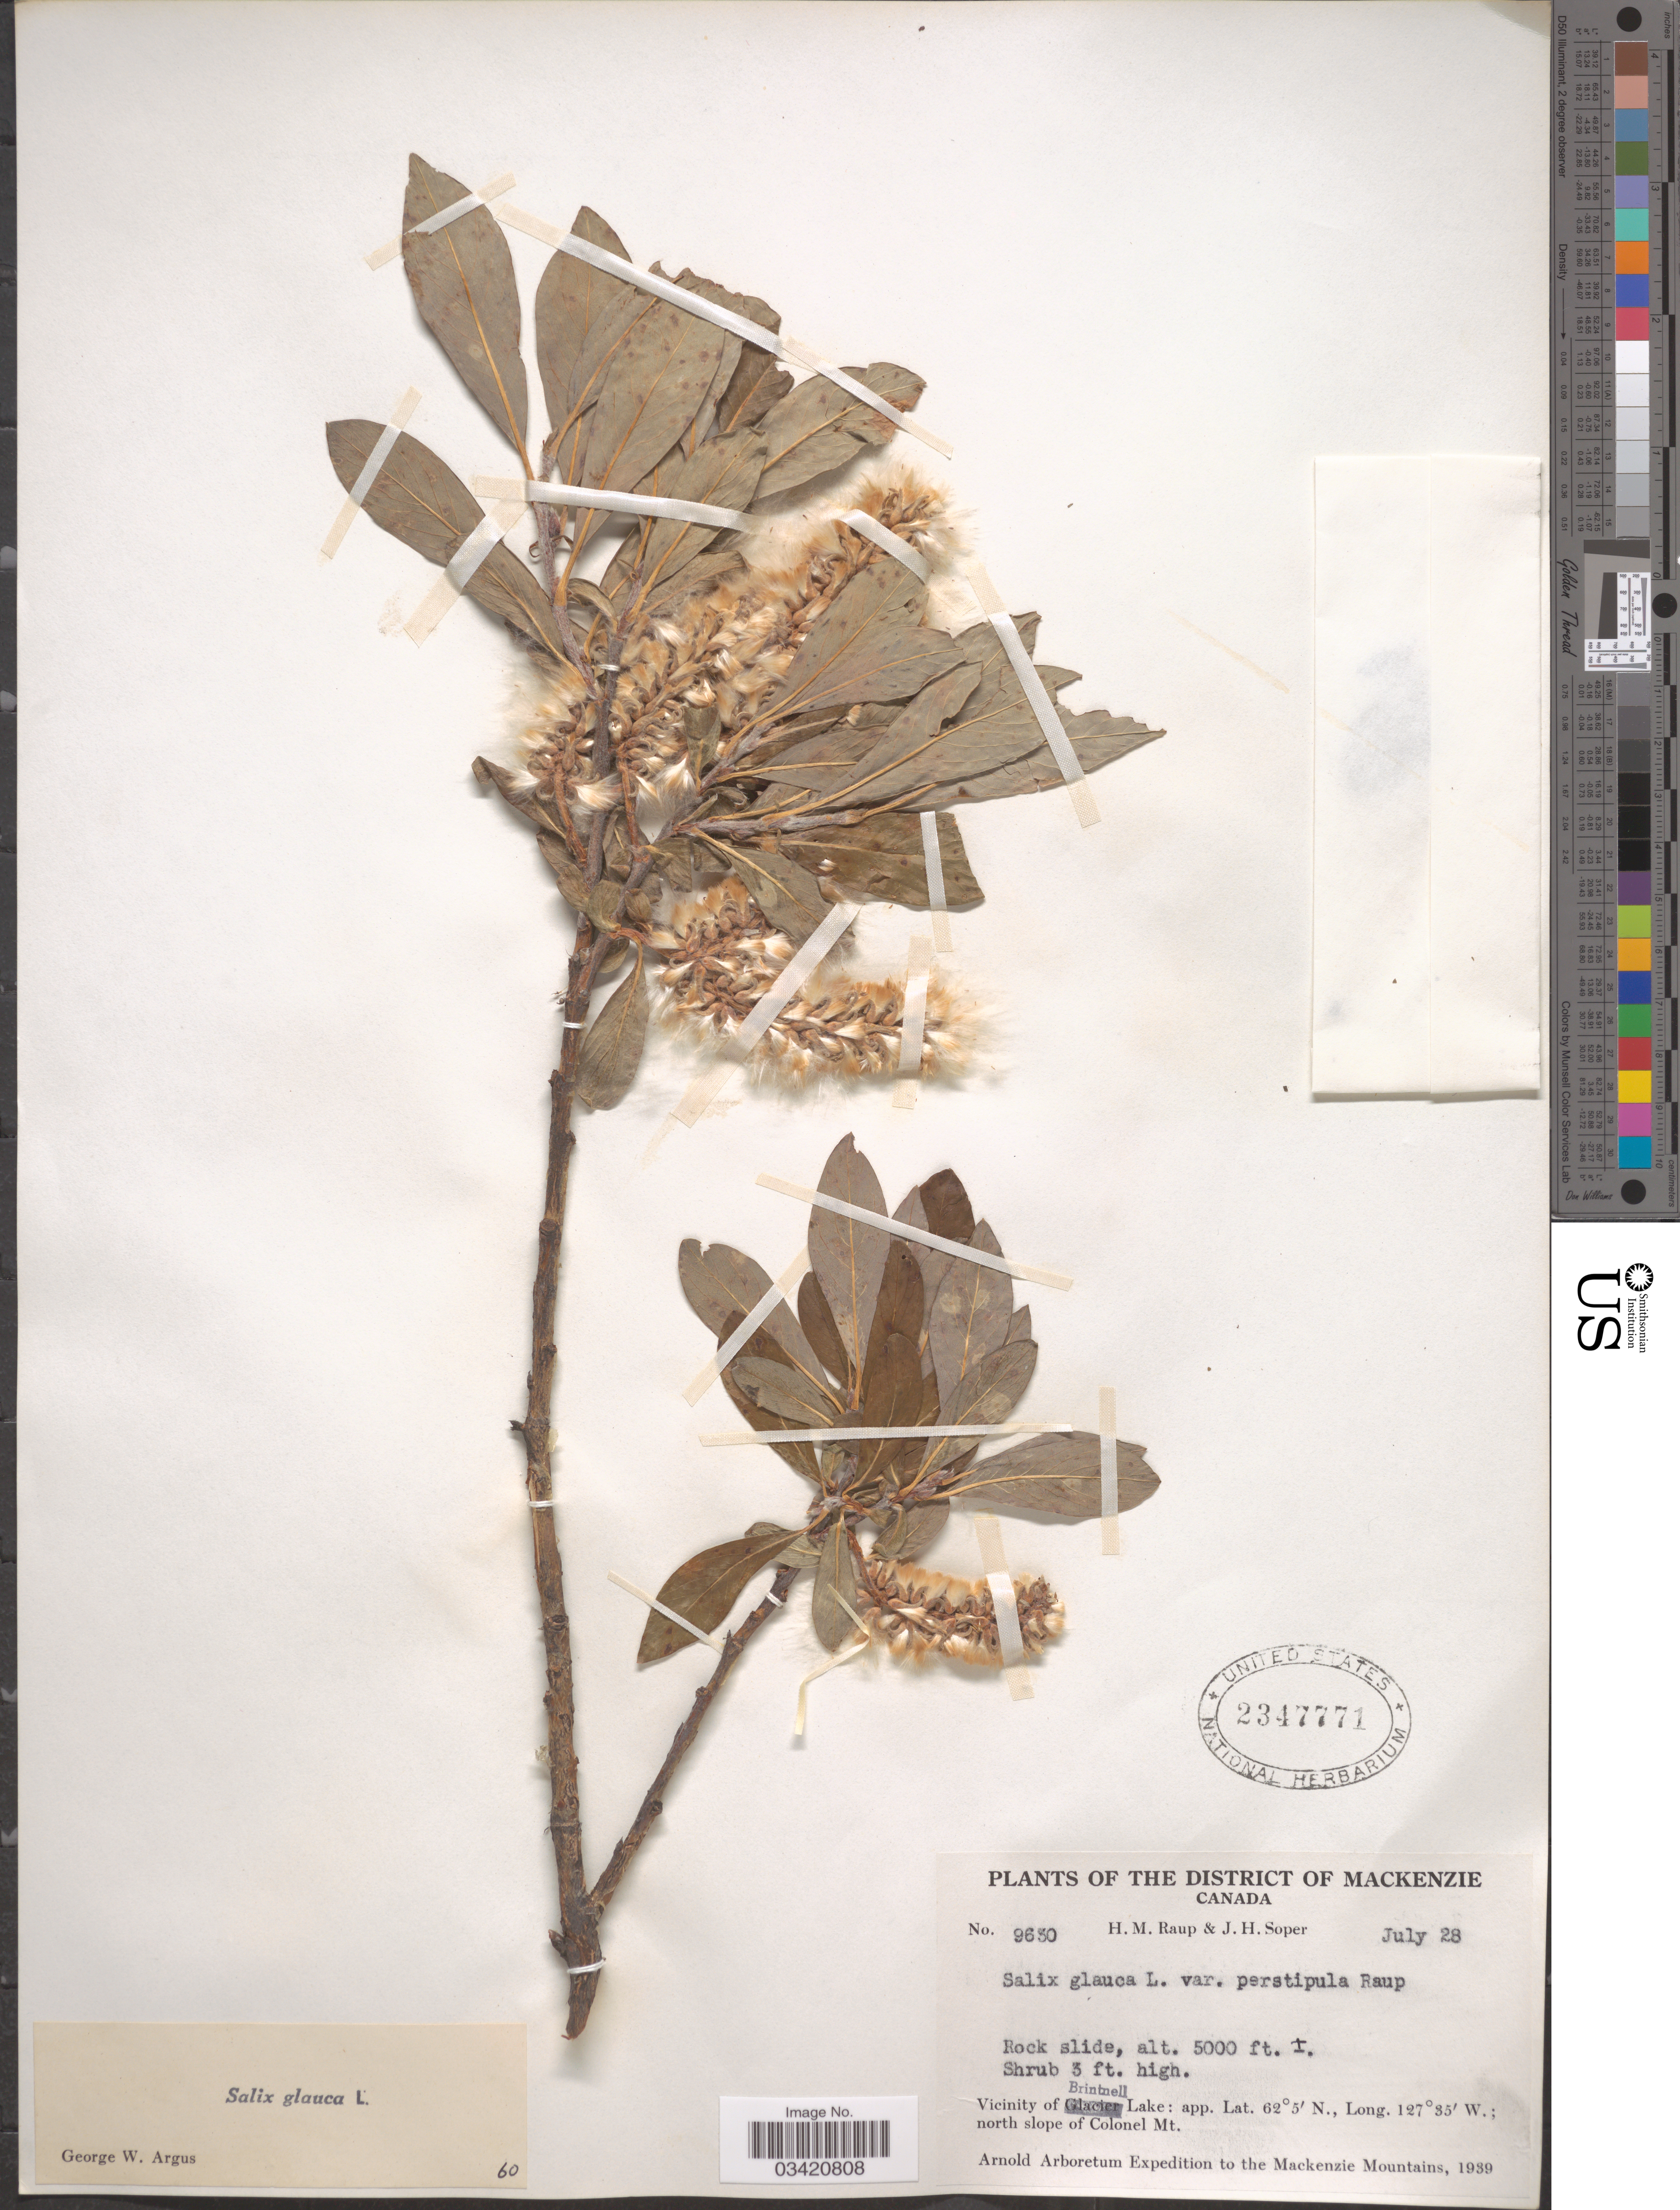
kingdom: Plantae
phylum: Tracheophyta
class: Magnoliopsida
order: Malpighiales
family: Salicaceae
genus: Salix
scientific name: Salix glauca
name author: L.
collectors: H. Raup & J. H. Soper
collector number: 9630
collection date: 1939-07-28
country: Canada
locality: District of Mackenzie. Vicinity of Brintnell Lake; north slope of Colonel Mt. Mackenzie Mountains.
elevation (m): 1524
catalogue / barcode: US 2347771